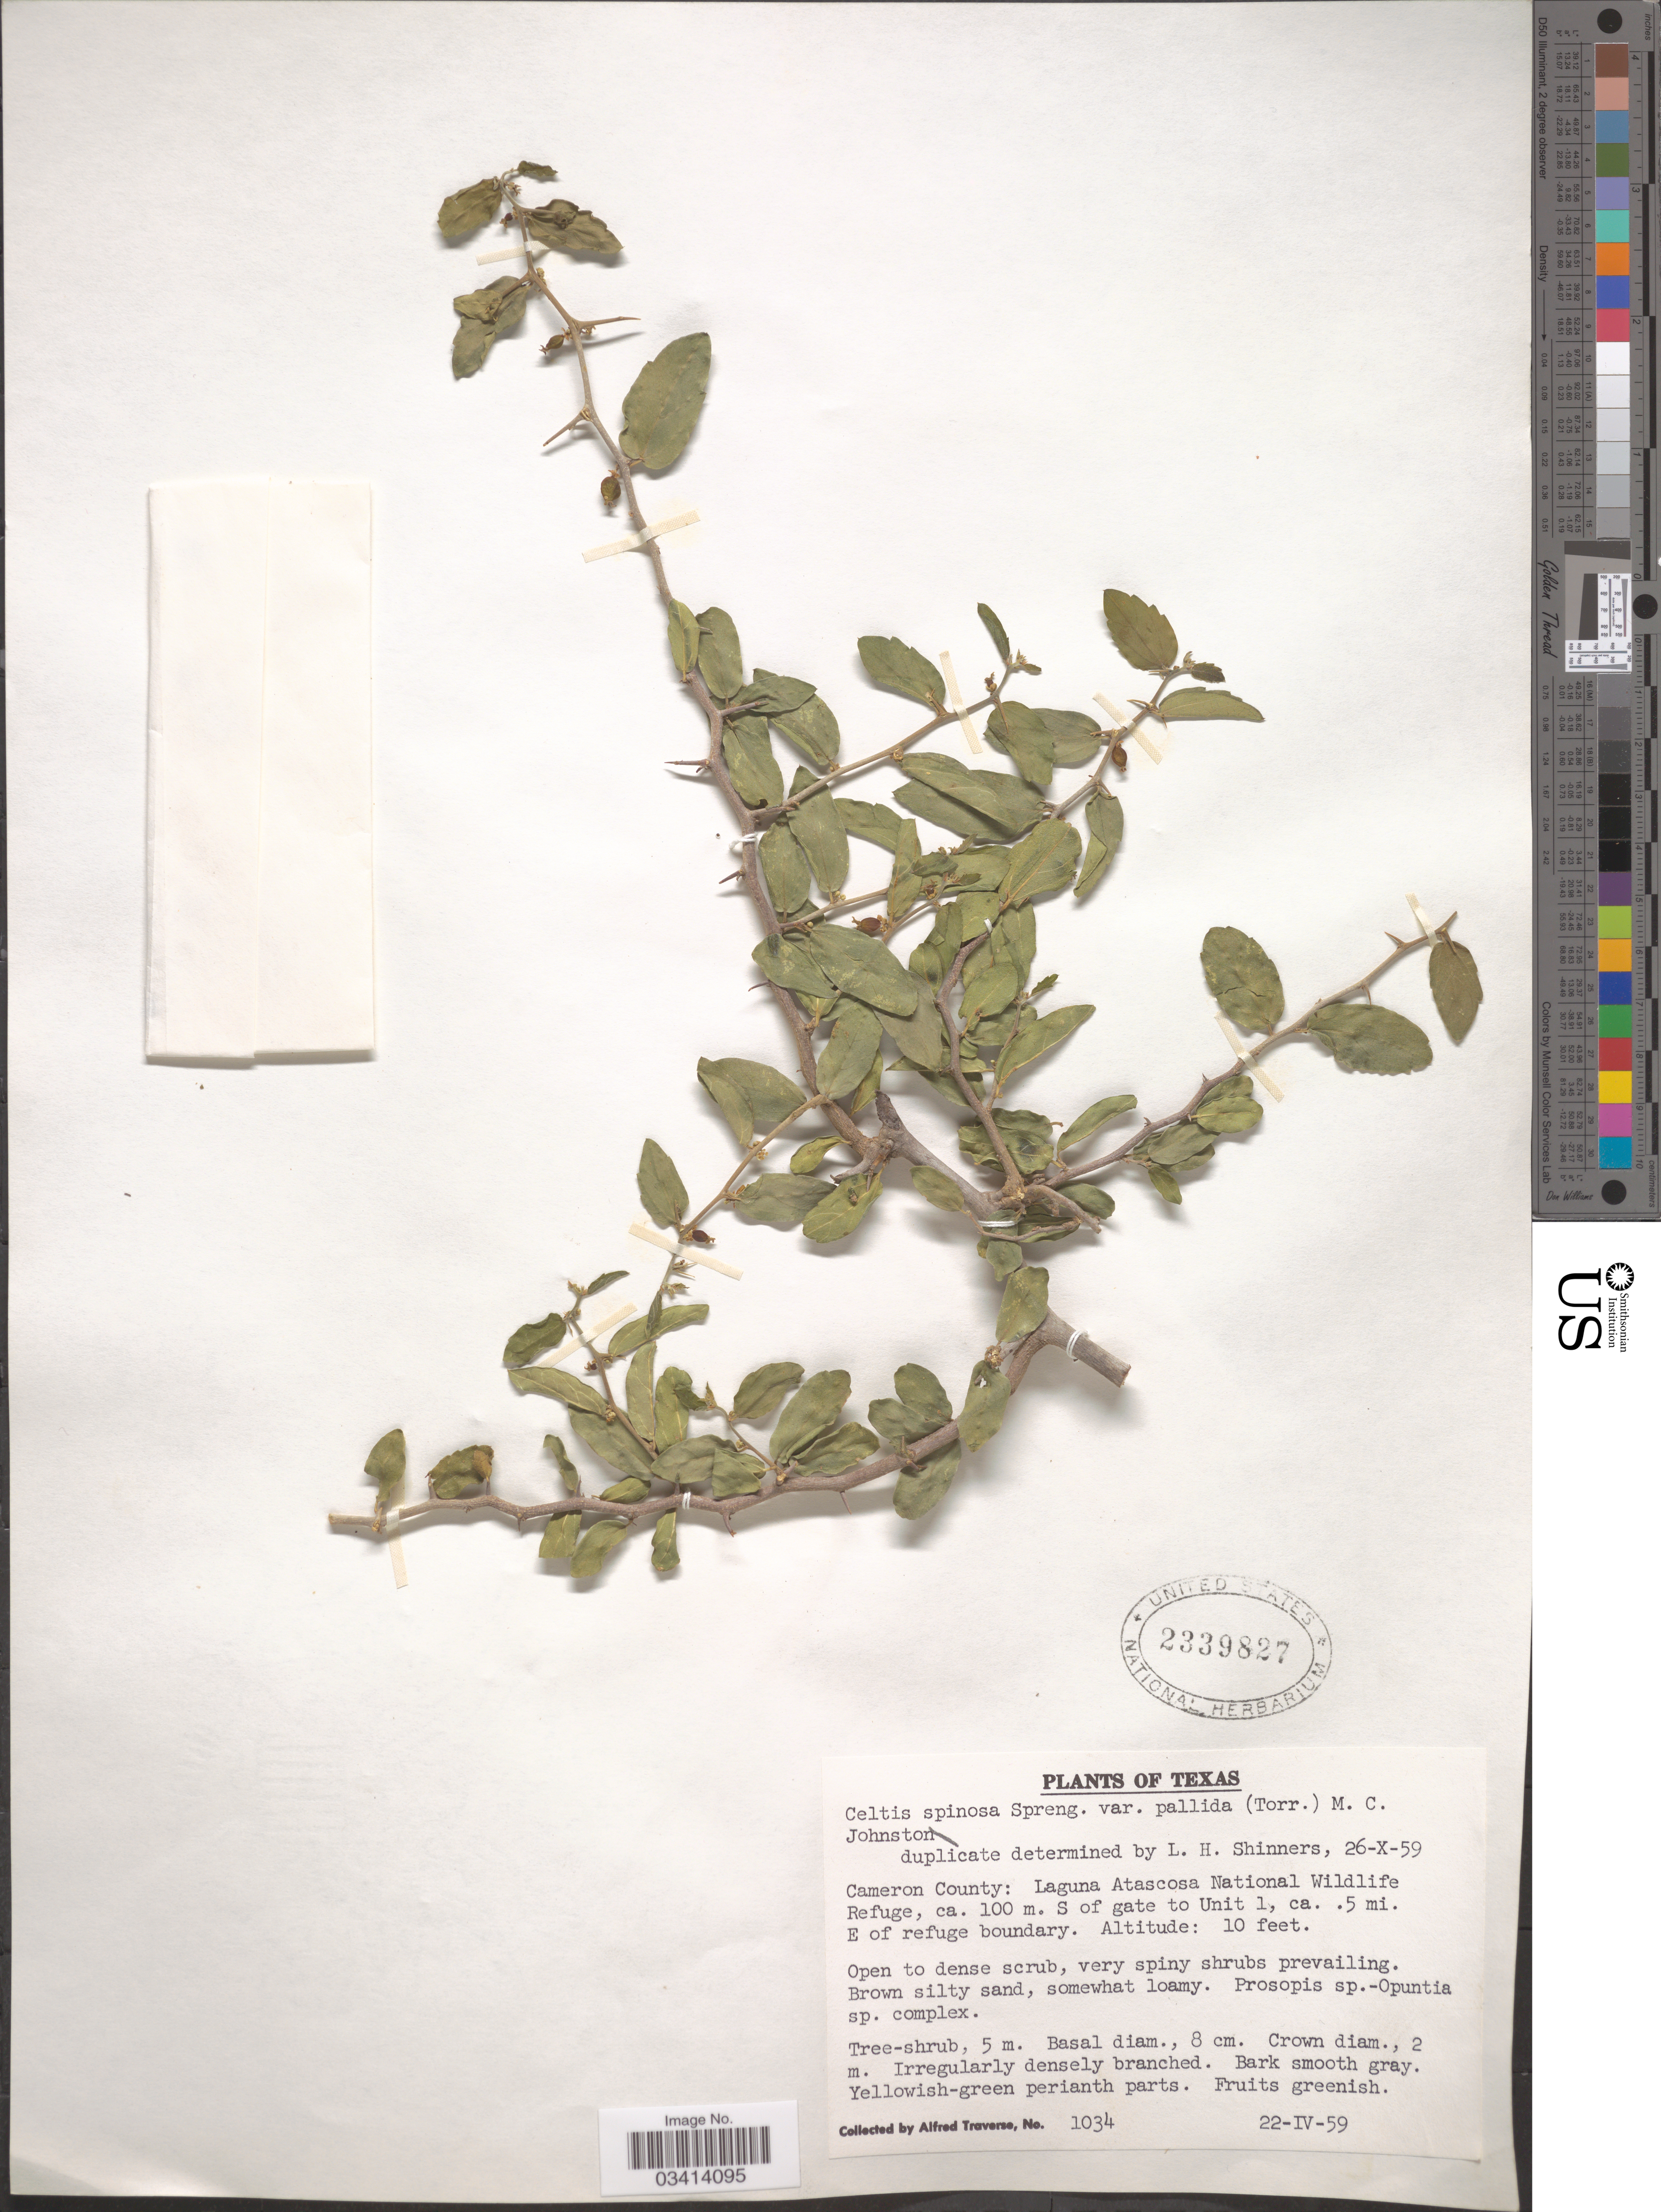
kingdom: Plantae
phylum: Tracheophyta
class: Magnoliopsida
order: Rosales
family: Cannabaceae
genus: Celtis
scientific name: Celtis pallida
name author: Torr. in Emory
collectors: A. Traverse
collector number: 1034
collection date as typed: Transcribed d/m/y: 22/4/59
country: United States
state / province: Texas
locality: Cameron County: Laguna Atascosa National Wildlife Refuge, ca. 100 m. S of gate to Unit 1, ca. .5 mi. E of refuge boundary.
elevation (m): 3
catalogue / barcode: US 2339827